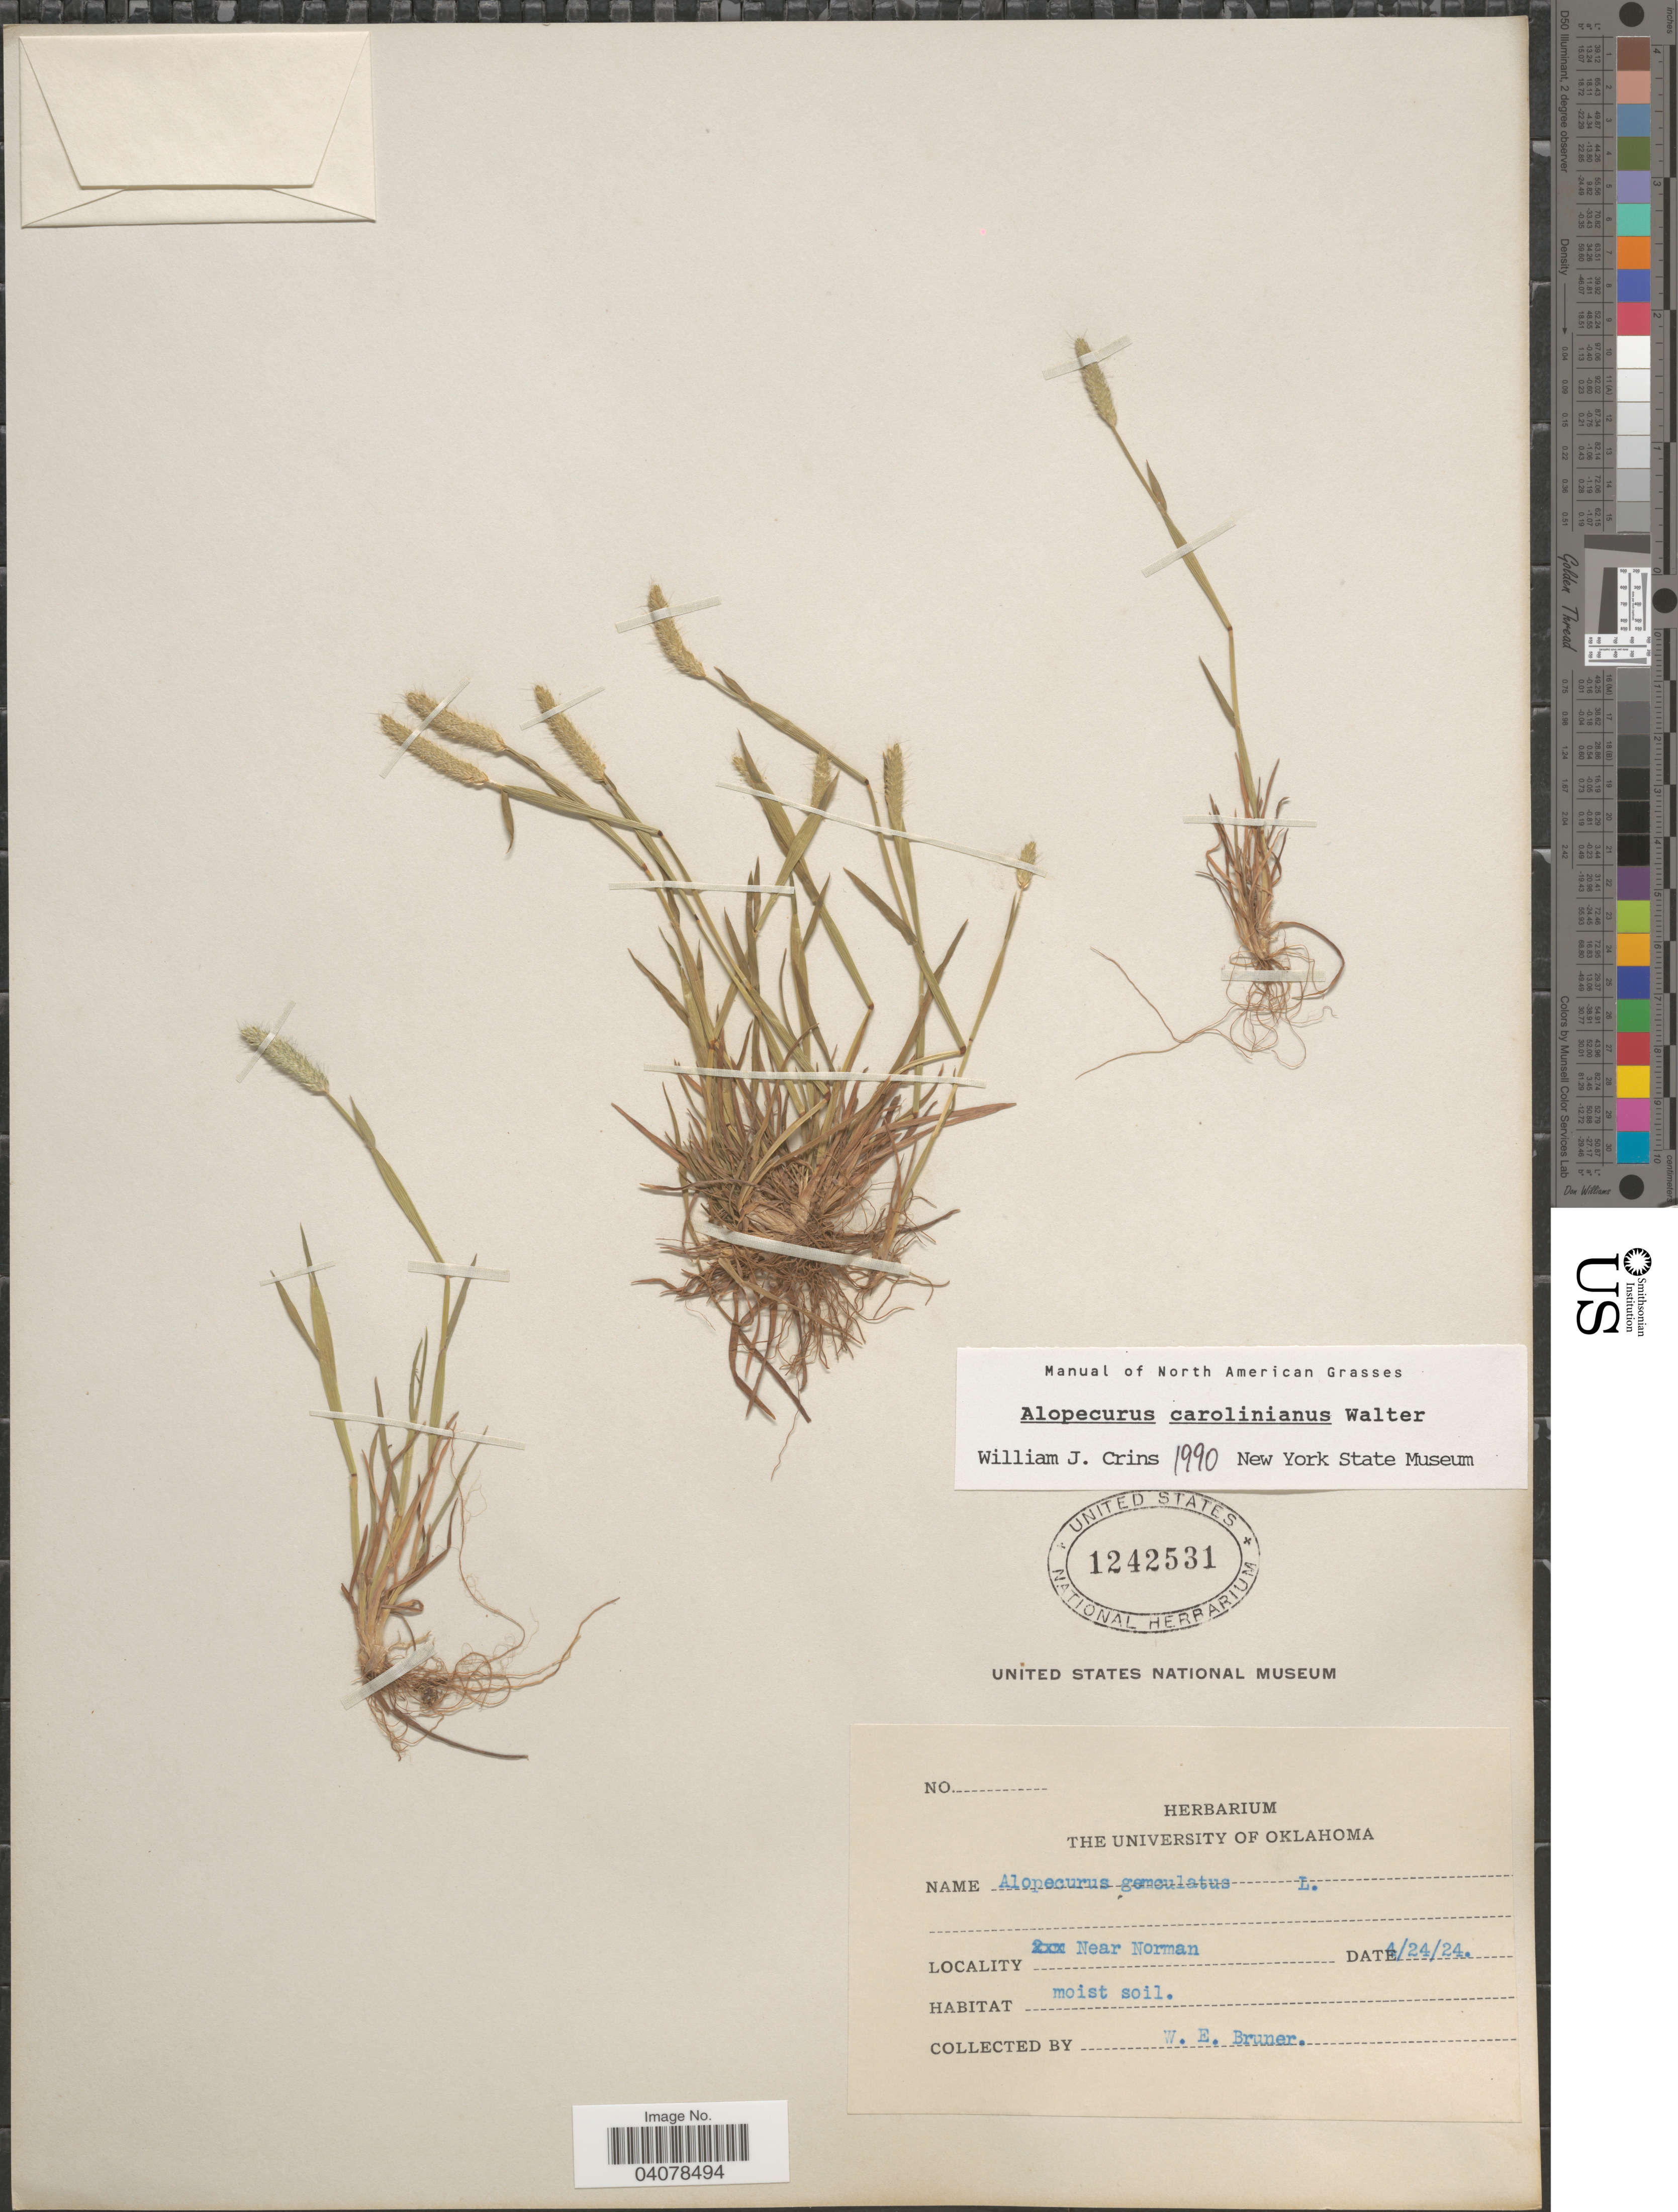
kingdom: Plantae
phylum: Tracheophyta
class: Liliopsida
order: Poales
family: Poaceae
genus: Alopecurus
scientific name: Alopecurus aequalis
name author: Sobol.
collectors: W. Bruner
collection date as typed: Transcribed d/m/y: 24/4/24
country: United States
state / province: Oklahoma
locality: Near Norman.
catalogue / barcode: US 1242531